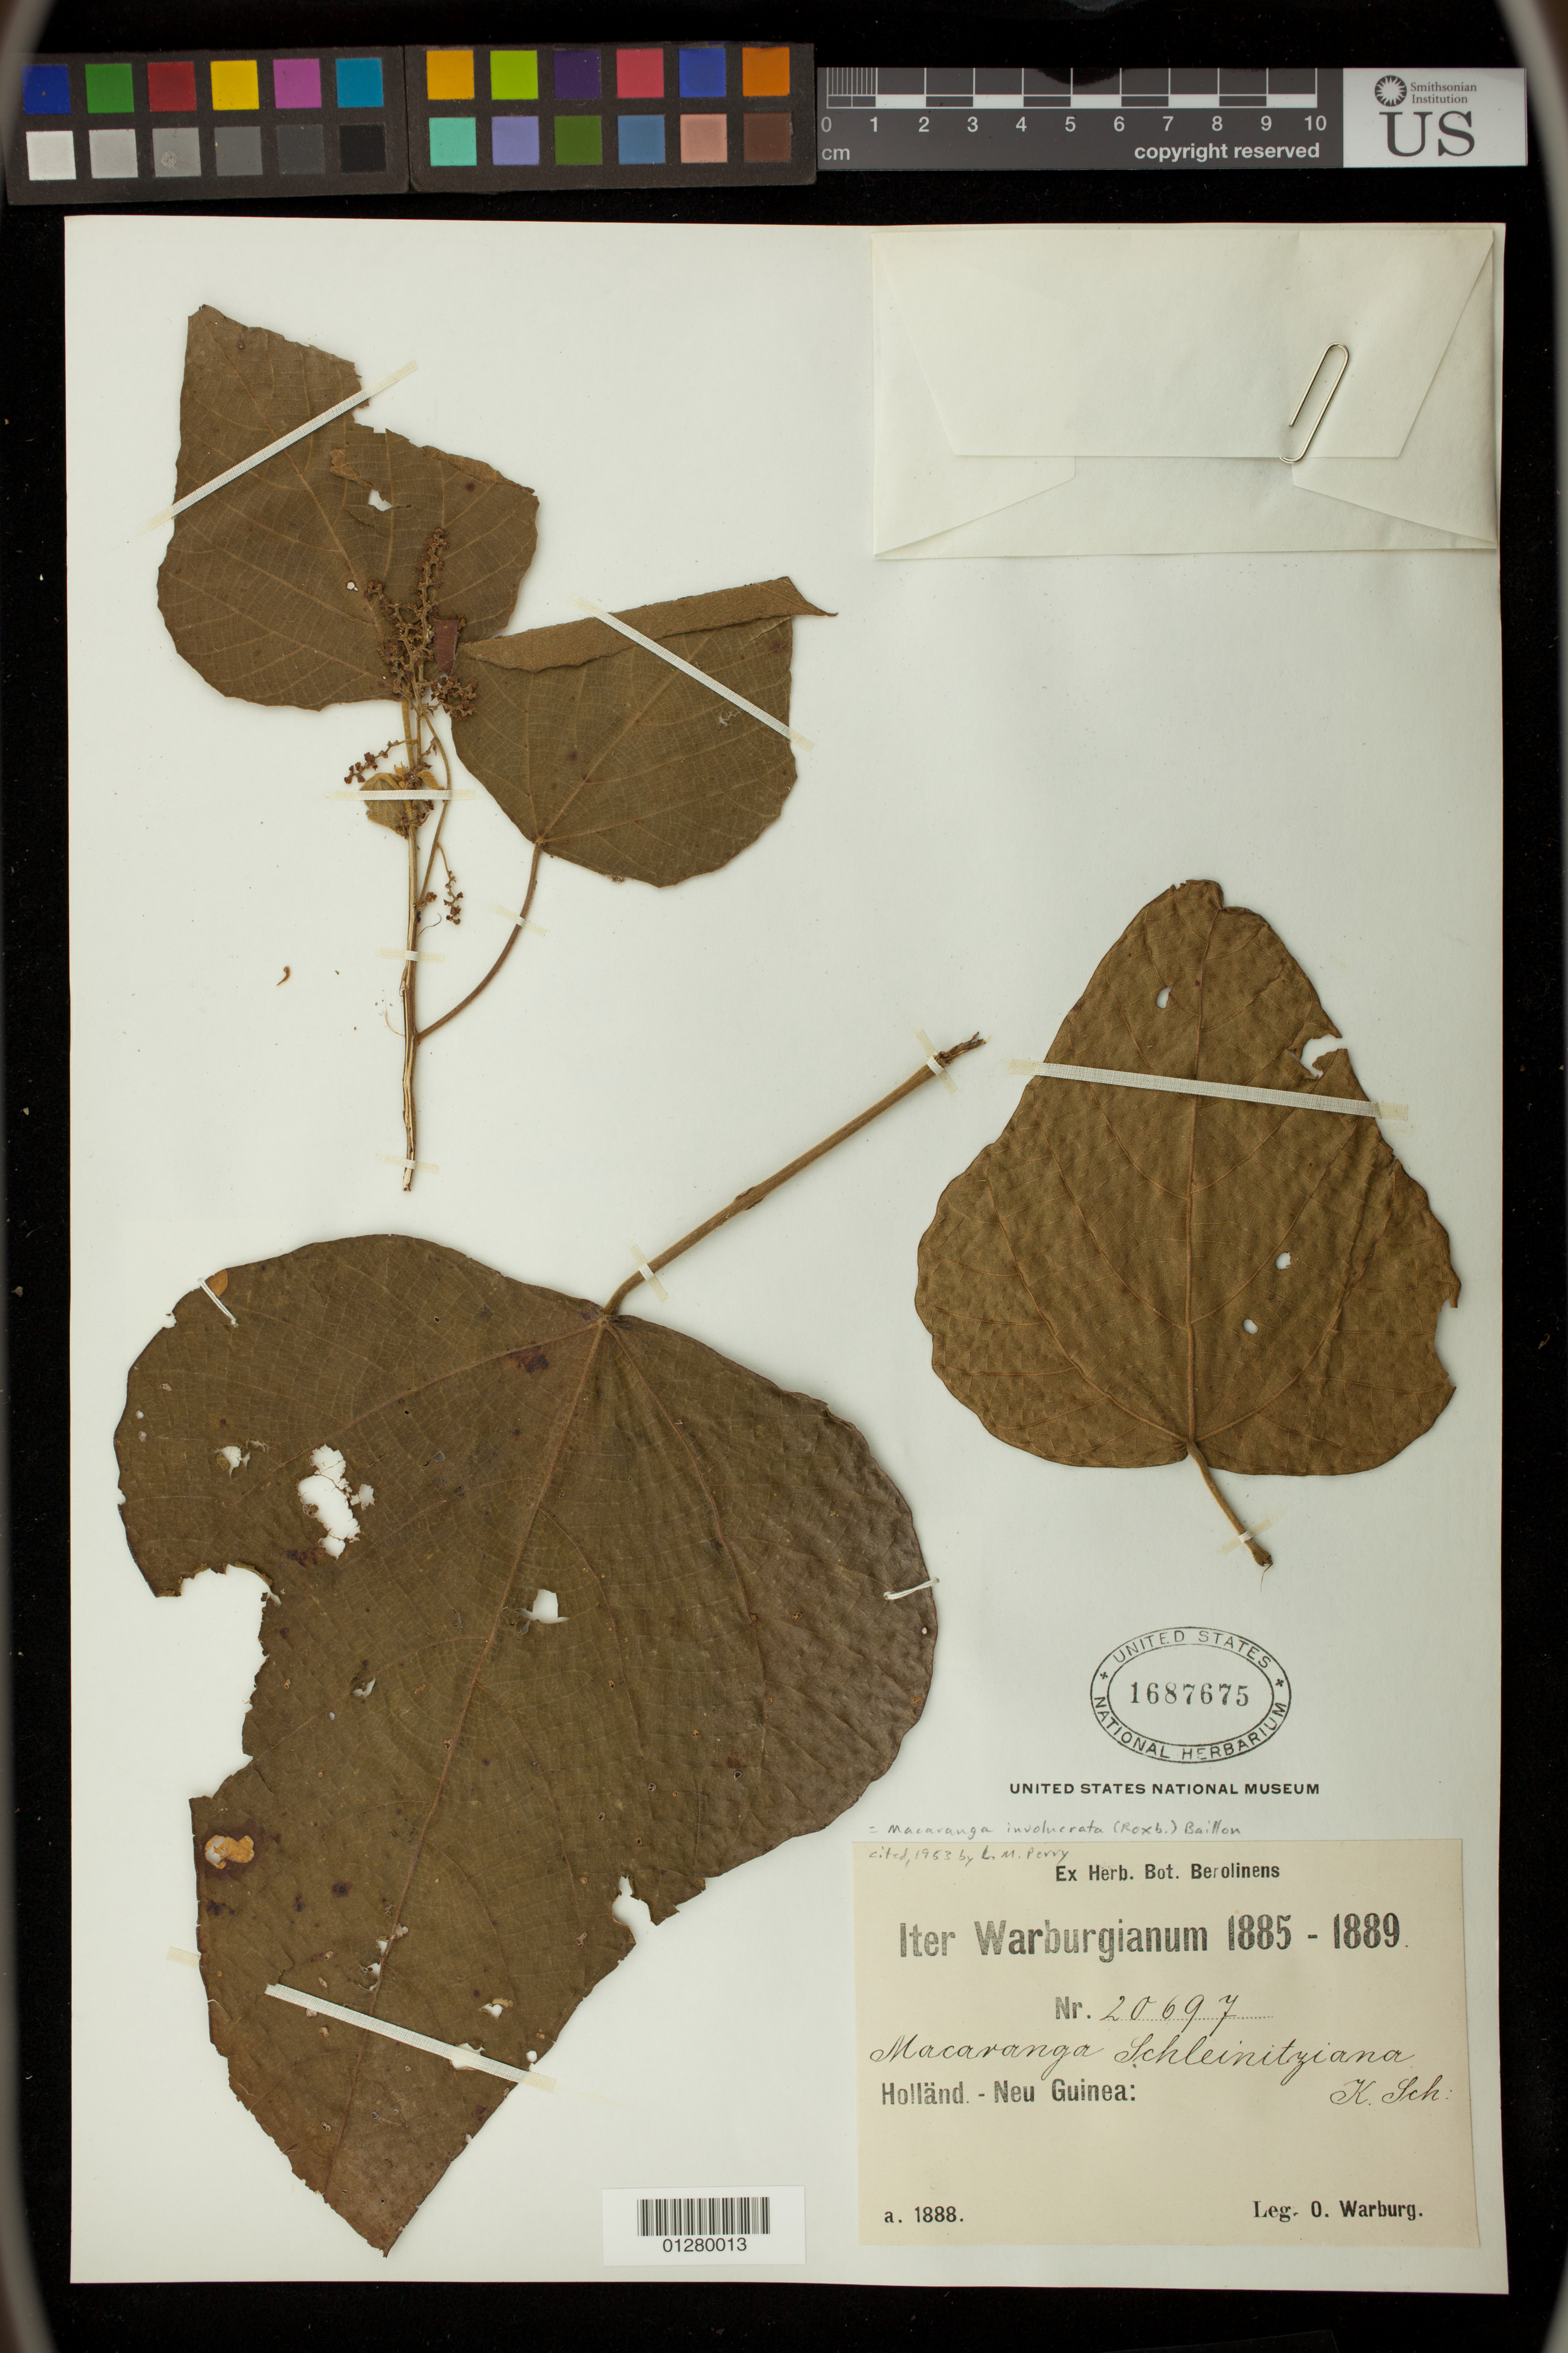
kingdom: Plantae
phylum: Tracheophyta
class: Magnoliopsida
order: Malpighiales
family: Euphorbiaceae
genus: Macaranga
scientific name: Macaranga involucrata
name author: (Roxb.) Baill.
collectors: O. Warburg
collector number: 20697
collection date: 1888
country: Indonesia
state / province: Papua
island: New Guinea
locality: Holland - New Guinea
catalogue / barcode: US 1687675